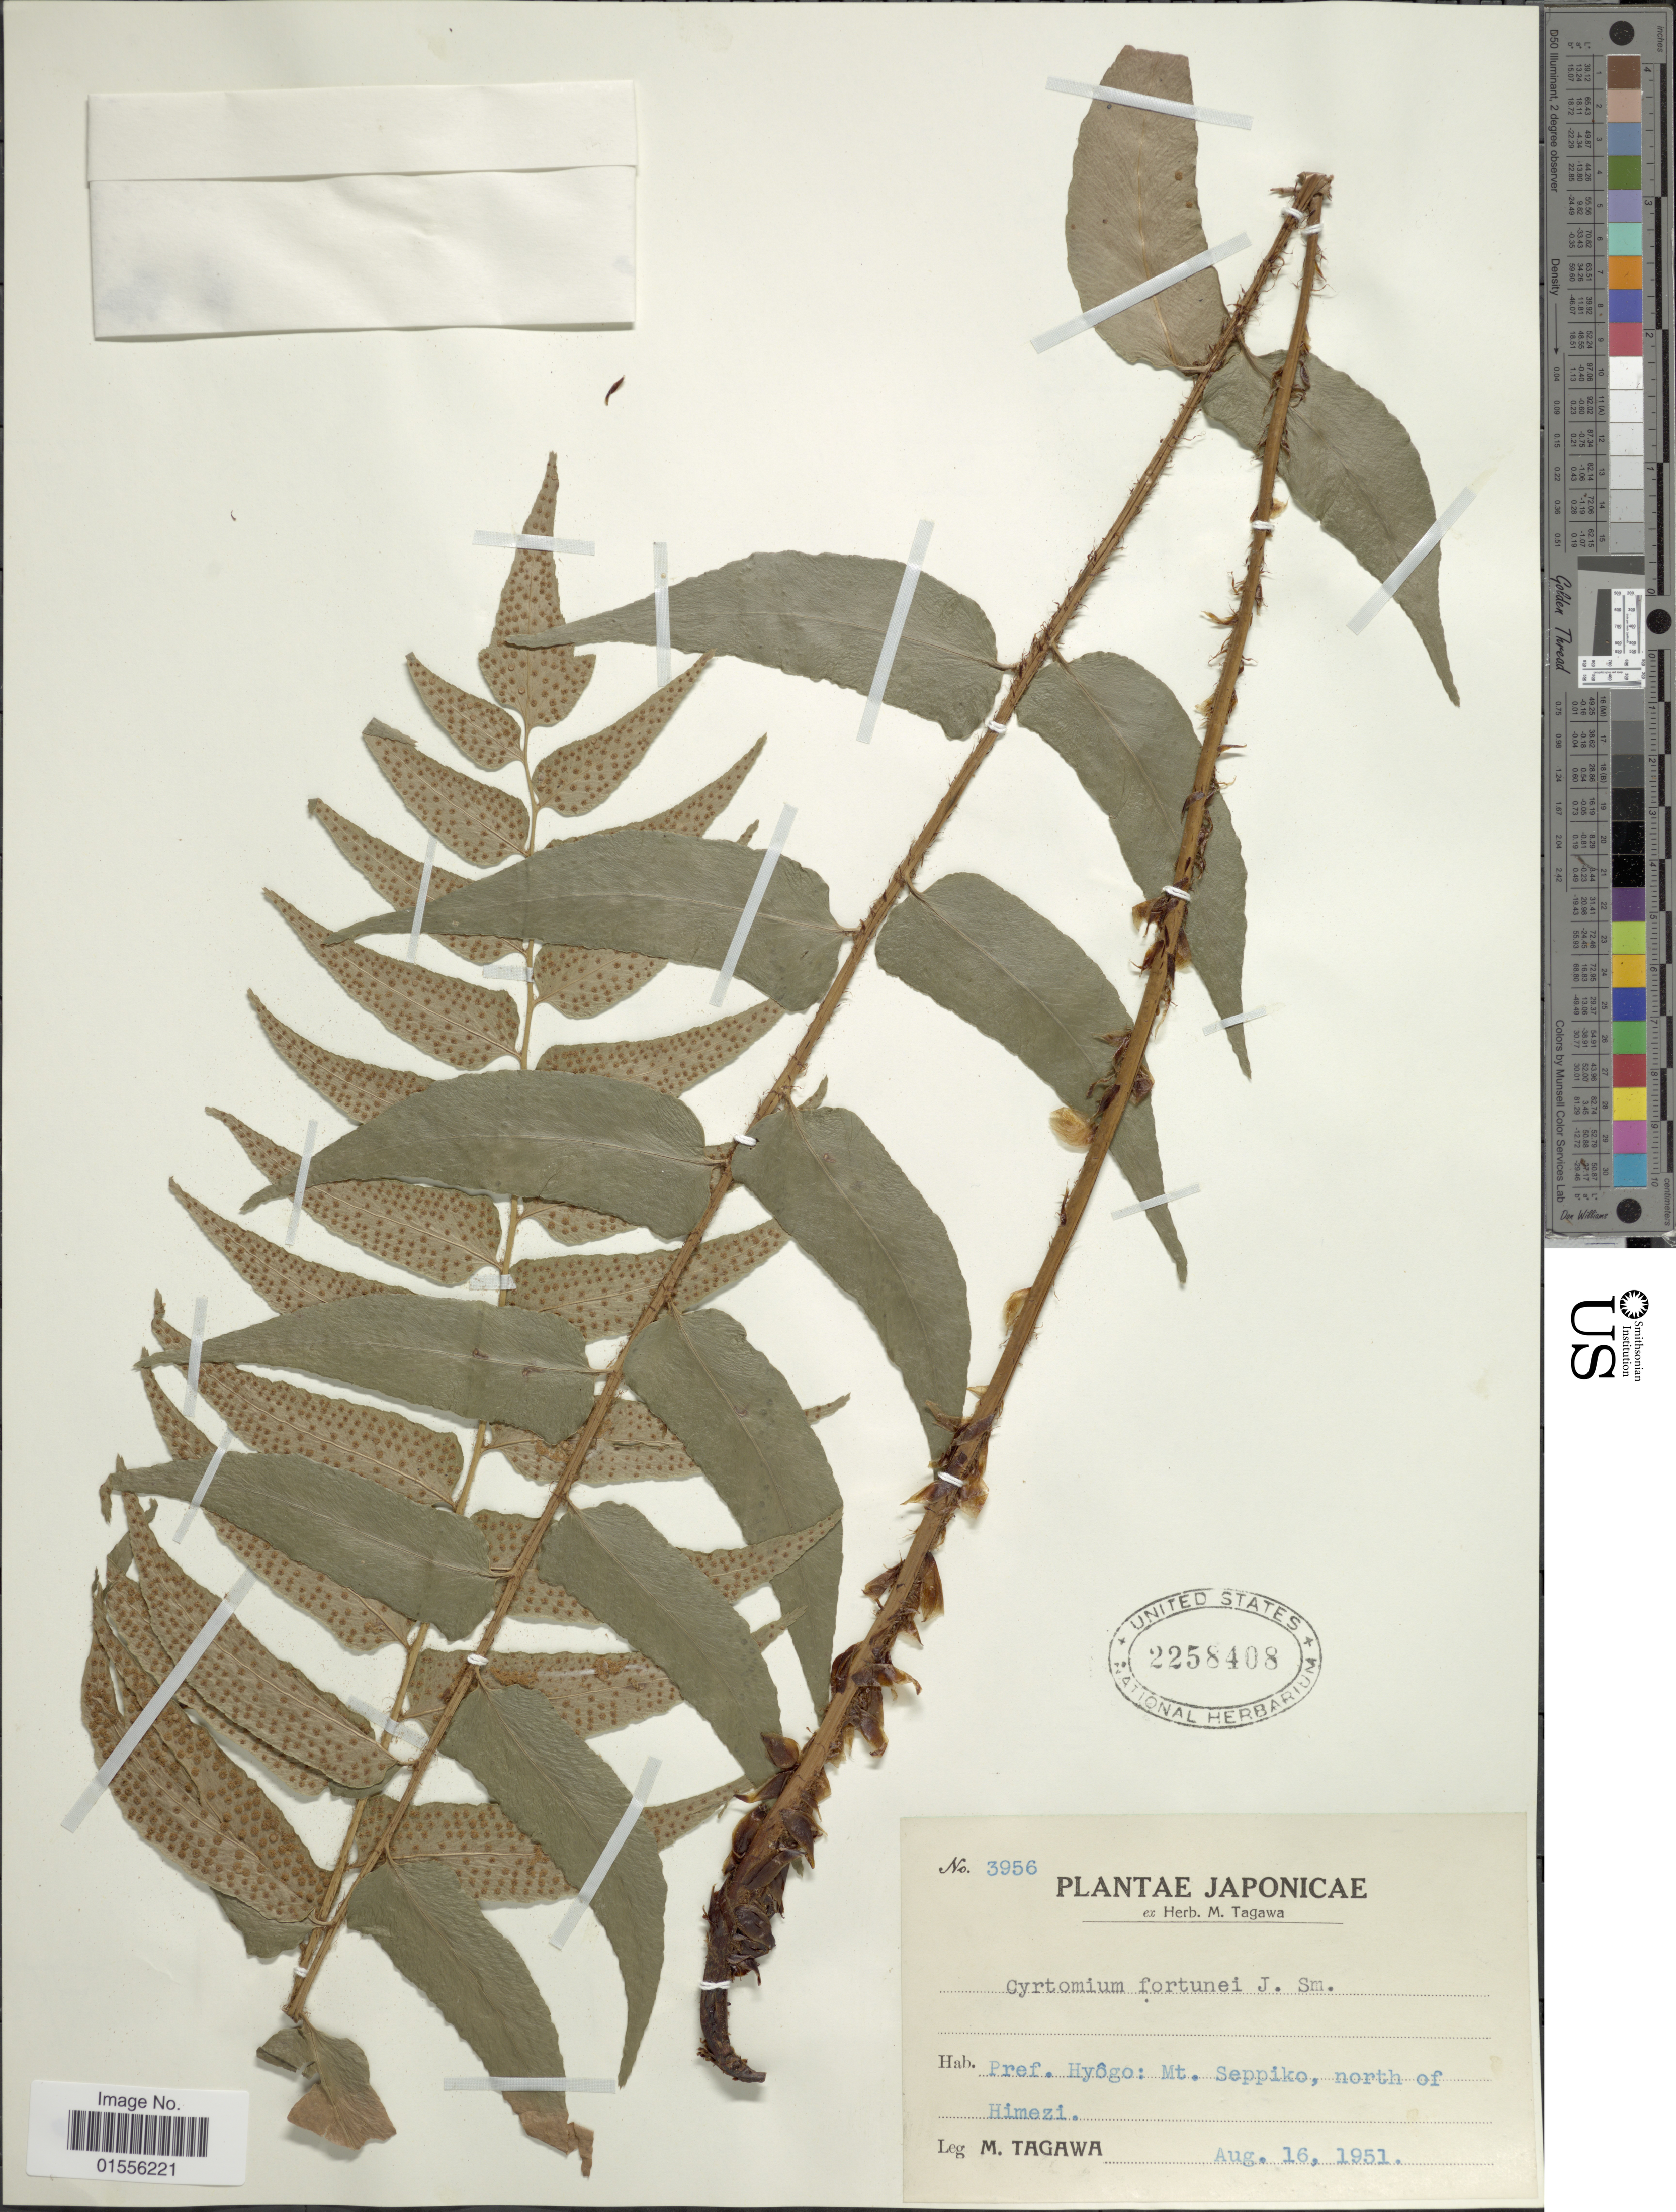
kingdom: Plantae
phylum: Tracheophyta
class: Polypodiopsida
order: Polypodiales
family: Dryopteridaceae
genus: Cyrtomium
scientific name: Cyrtomium fortunei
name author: J. Sm.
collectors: M. Tagawa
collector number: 3956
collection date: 1951-08-16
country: Japan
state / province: Hyogo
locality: Pref. Hyôgo: Mt Seppiko, north of Himezi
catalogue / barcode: US 2258408